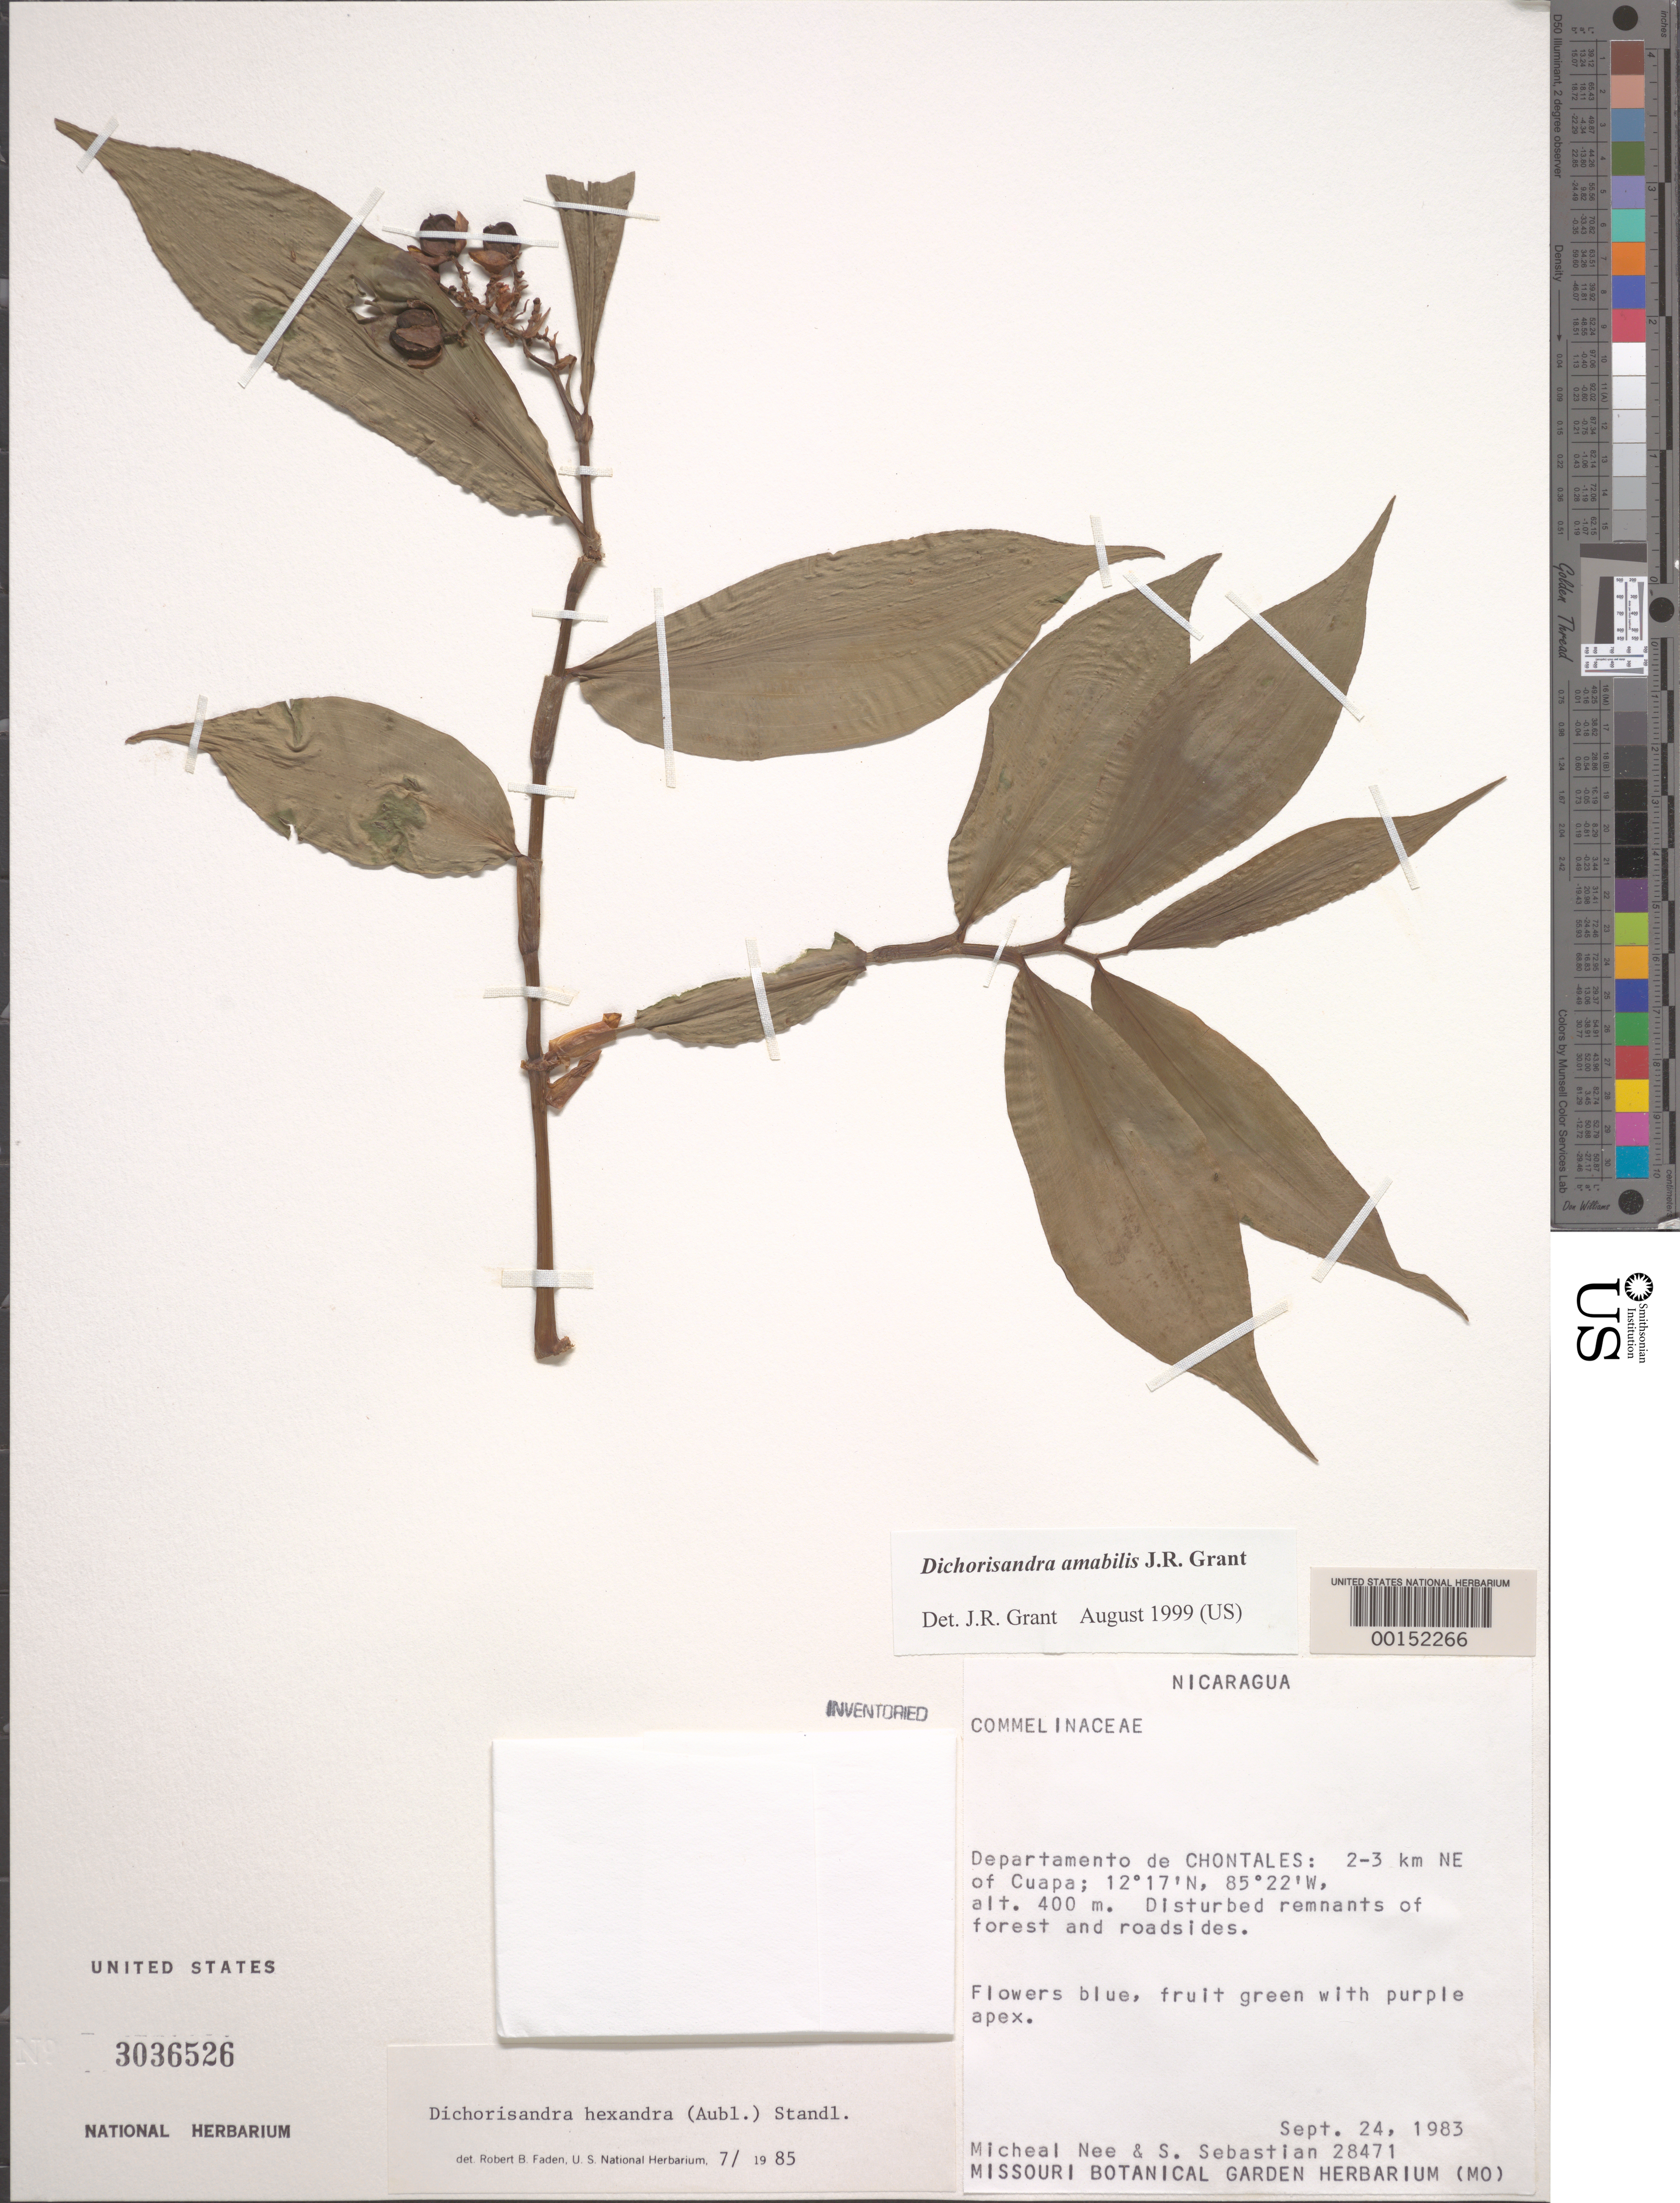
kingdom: Plantae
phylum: Tracheophyta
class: Liliopsida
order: Commelinales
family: Commelinaceae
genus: Dichorisandra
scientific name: Dichorisandra hexandra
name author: (Aubl.) Standl.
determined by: Faden, Robert B., (US), Smithsonian Institution - National Museum of Natural History (UNITED STATES)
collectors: M. Nee & S. Sebastian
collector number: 28471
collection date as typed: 24 Sep 1983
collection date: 1983-09-24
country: Nicaragua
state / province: Chontales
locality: Ne of cuapa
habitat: Disturbed forest remnants and roadsides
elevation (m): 400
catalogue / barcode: US 3036526